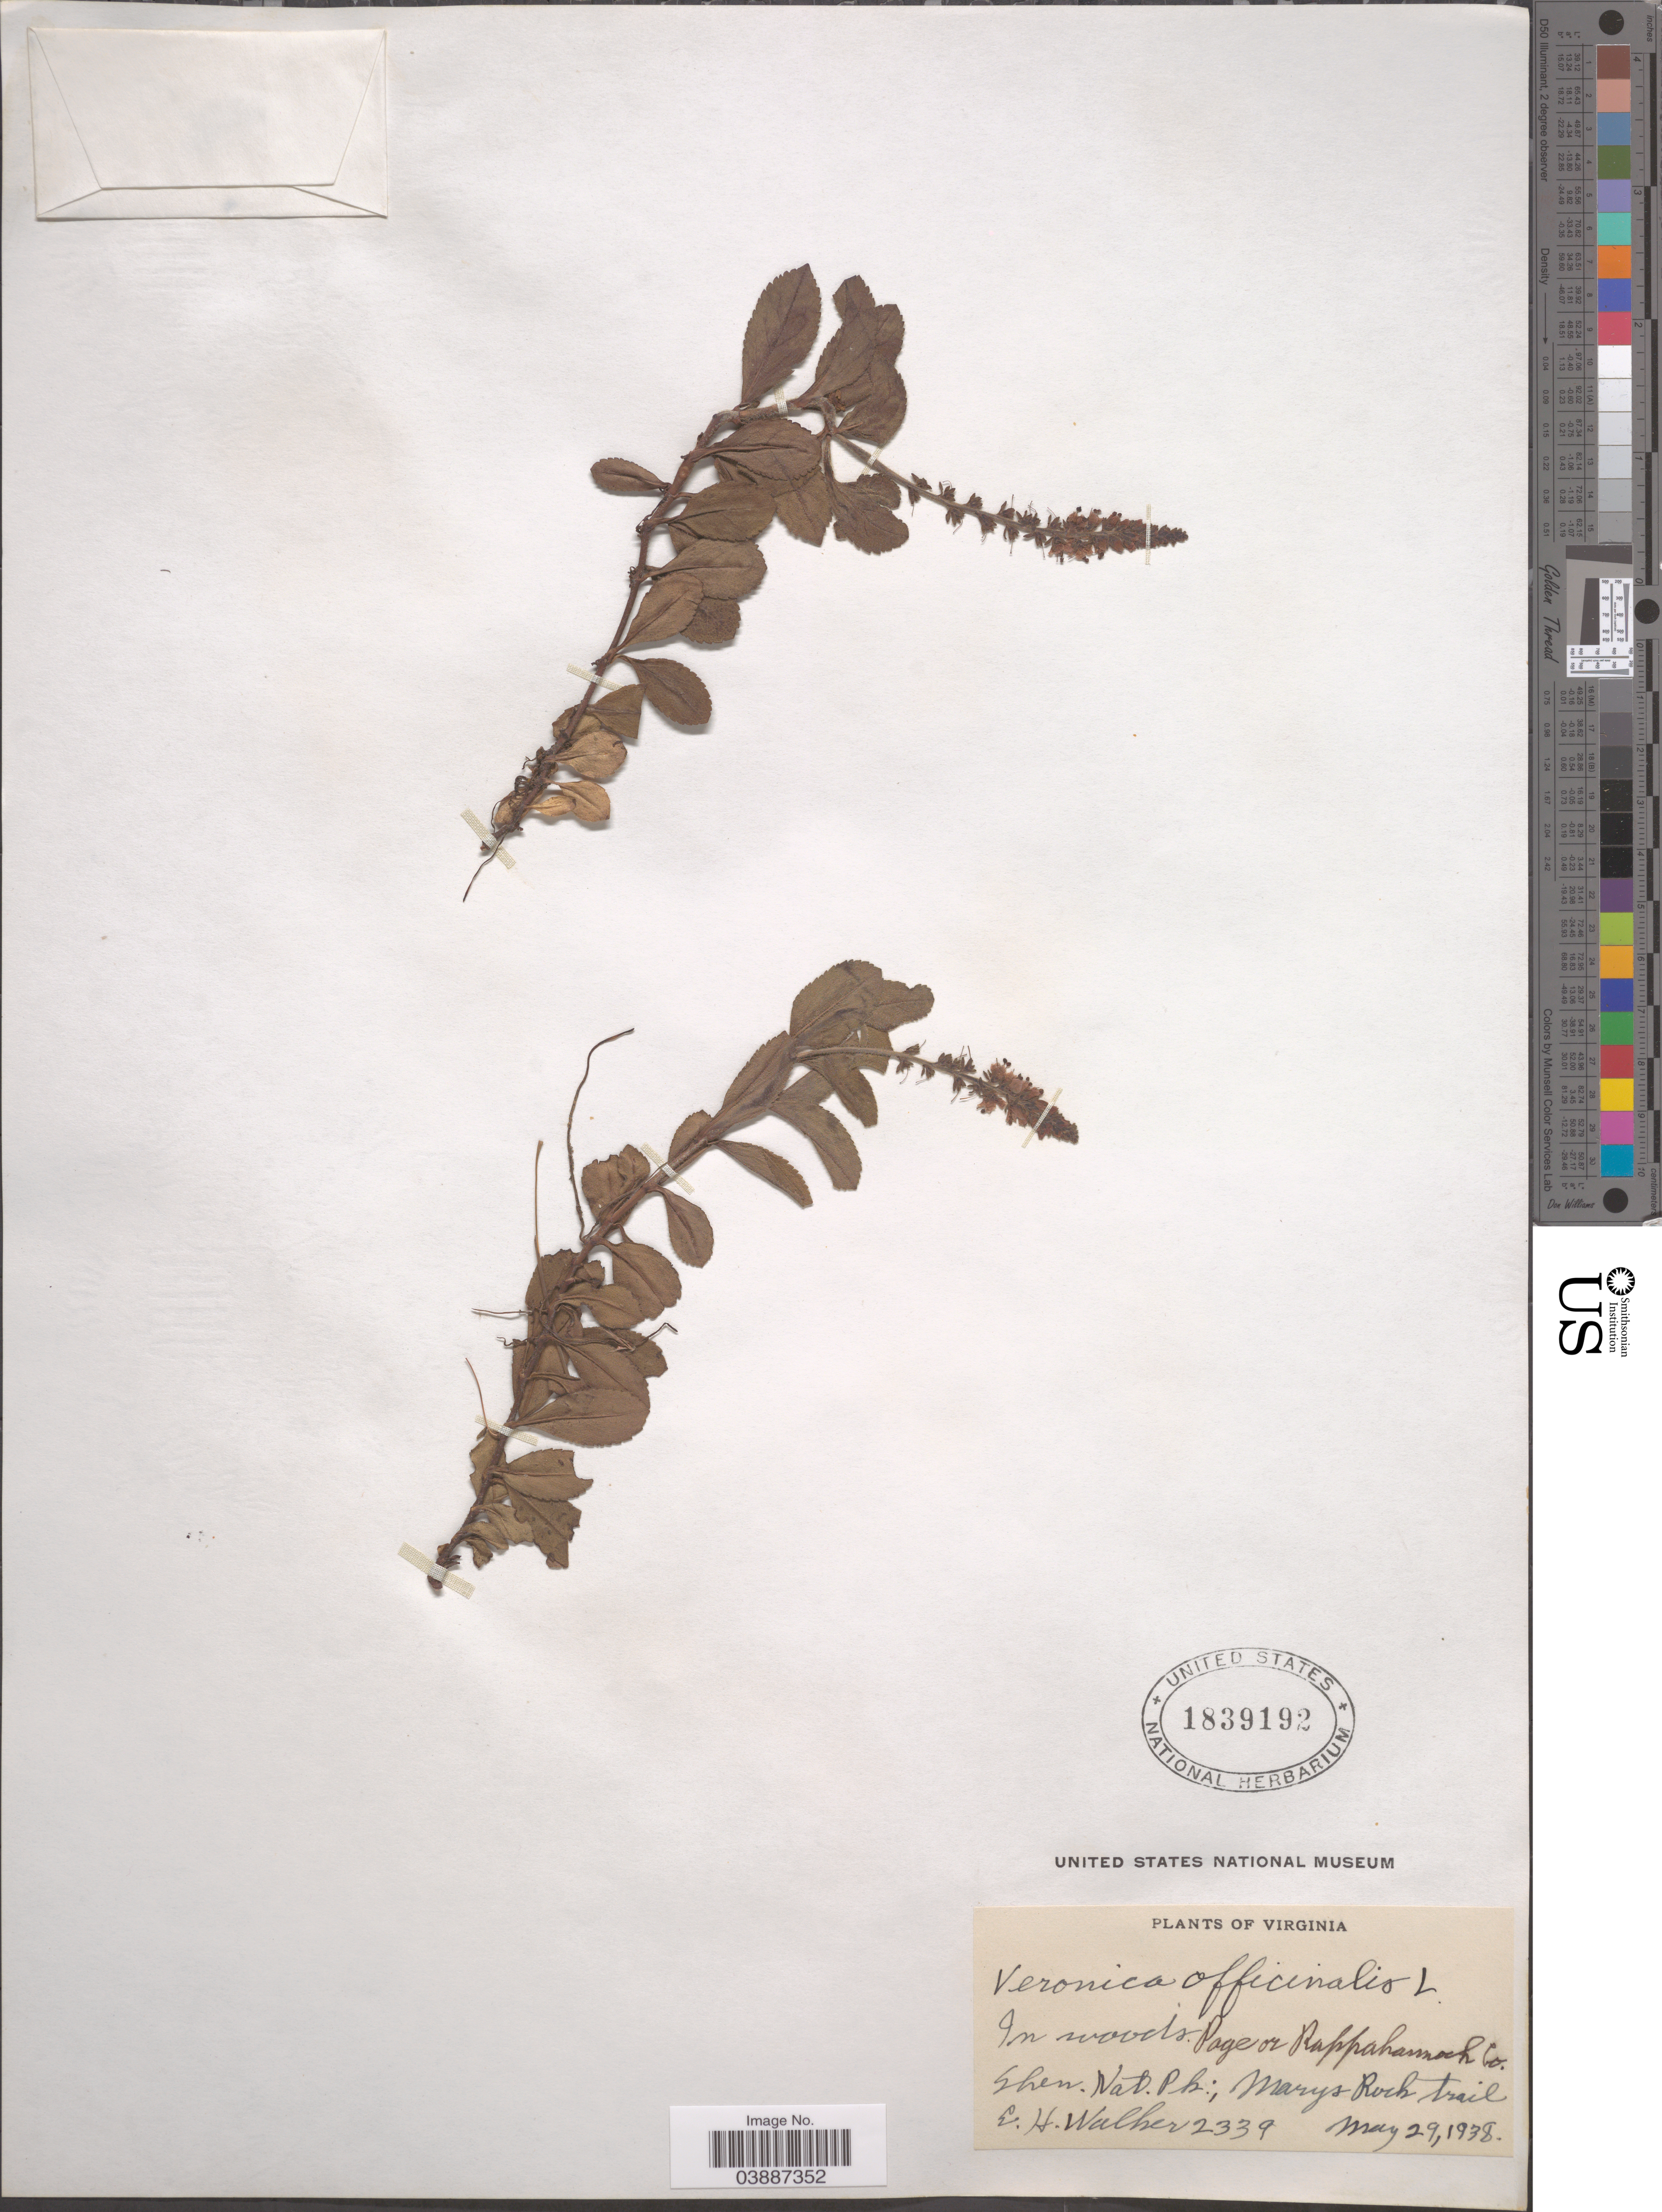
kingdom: Plantae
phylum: Tracheophyta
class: Magnoliopsida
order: Lamiales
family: Plantaginaceae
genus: Veronica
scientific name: Veronica officinalis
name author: L.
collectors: E. H. Walker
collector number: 2339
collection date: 1938-05-29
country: United States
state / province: Virginia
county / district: Page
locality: Page or Rappahannock Co. Shen. Nat. Pk.; Marys Rock trail.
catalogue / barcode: US 1839192